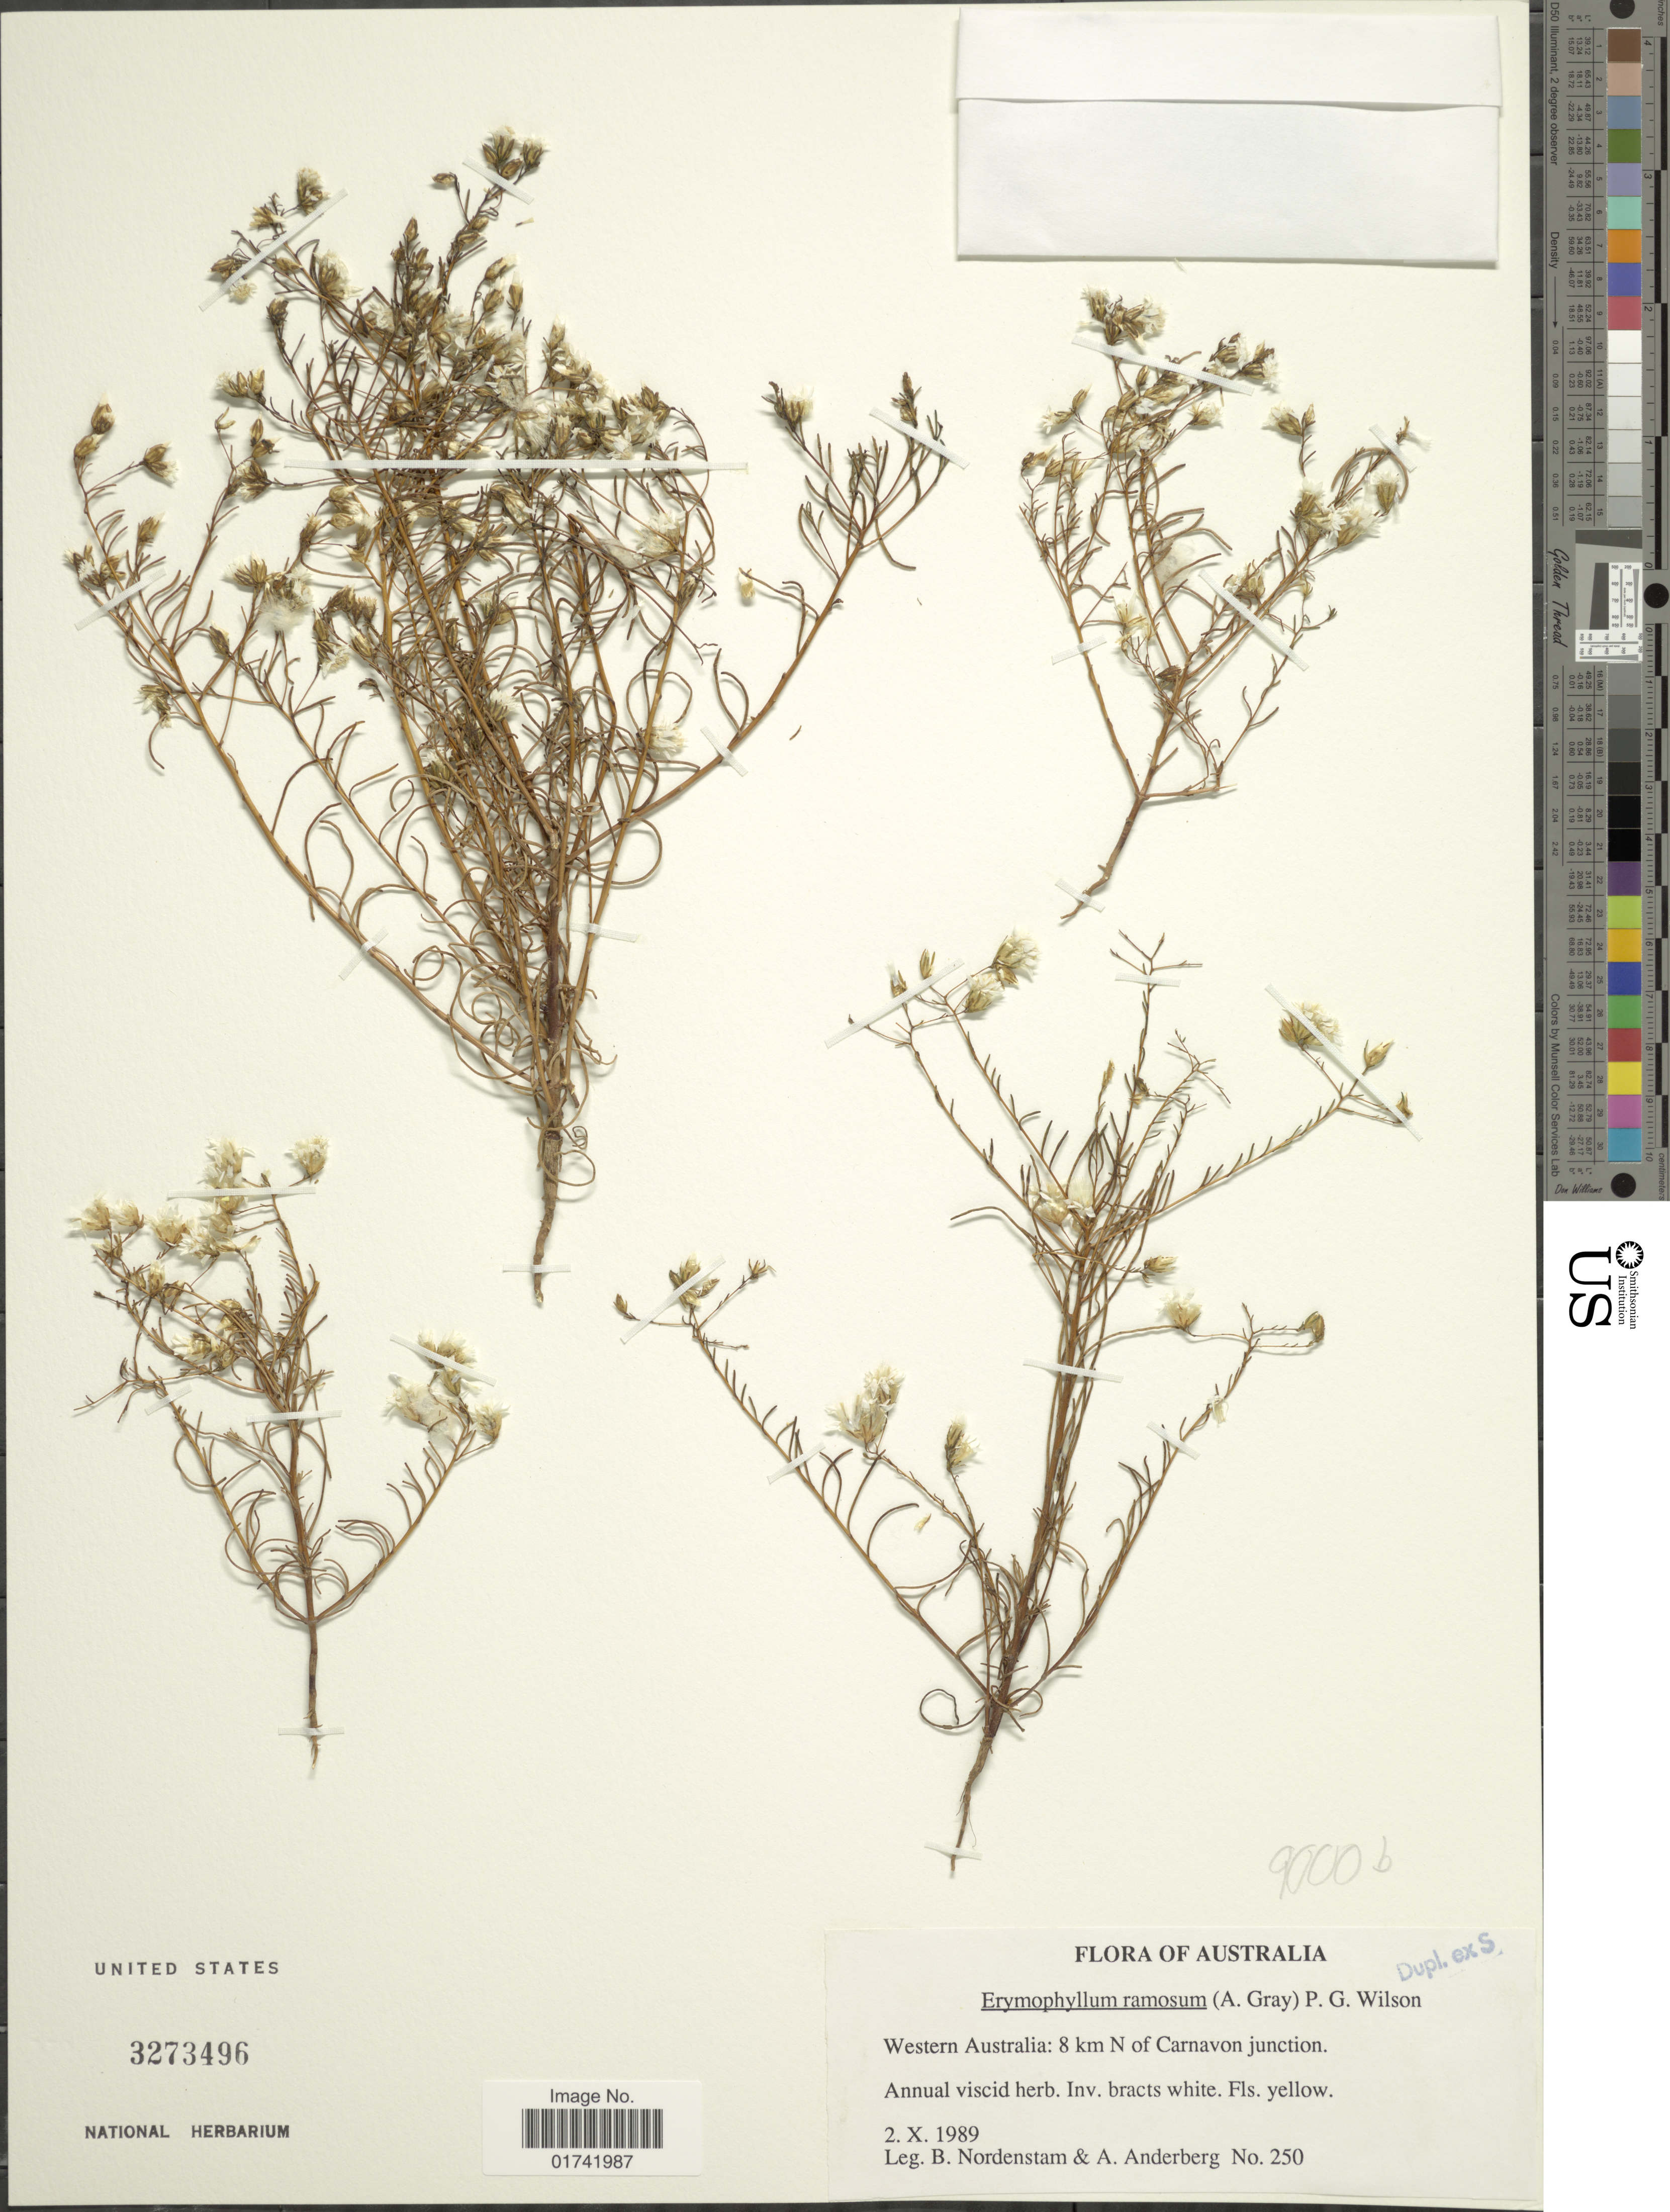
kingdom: Plantae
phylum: Tracheophyta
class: Magnoliopsida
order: Asterales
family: Asteraceae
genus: Erymophyllum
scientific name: Erymophyllum ramosum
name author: (A. Gray) Paul G. Wilson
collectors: B. Nordenstam & A. A. Anderberg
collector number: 250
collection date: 1989-10-02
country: Australia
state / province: Western Australia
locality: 8 km N of Carnavon junction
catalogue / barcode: US 3273496